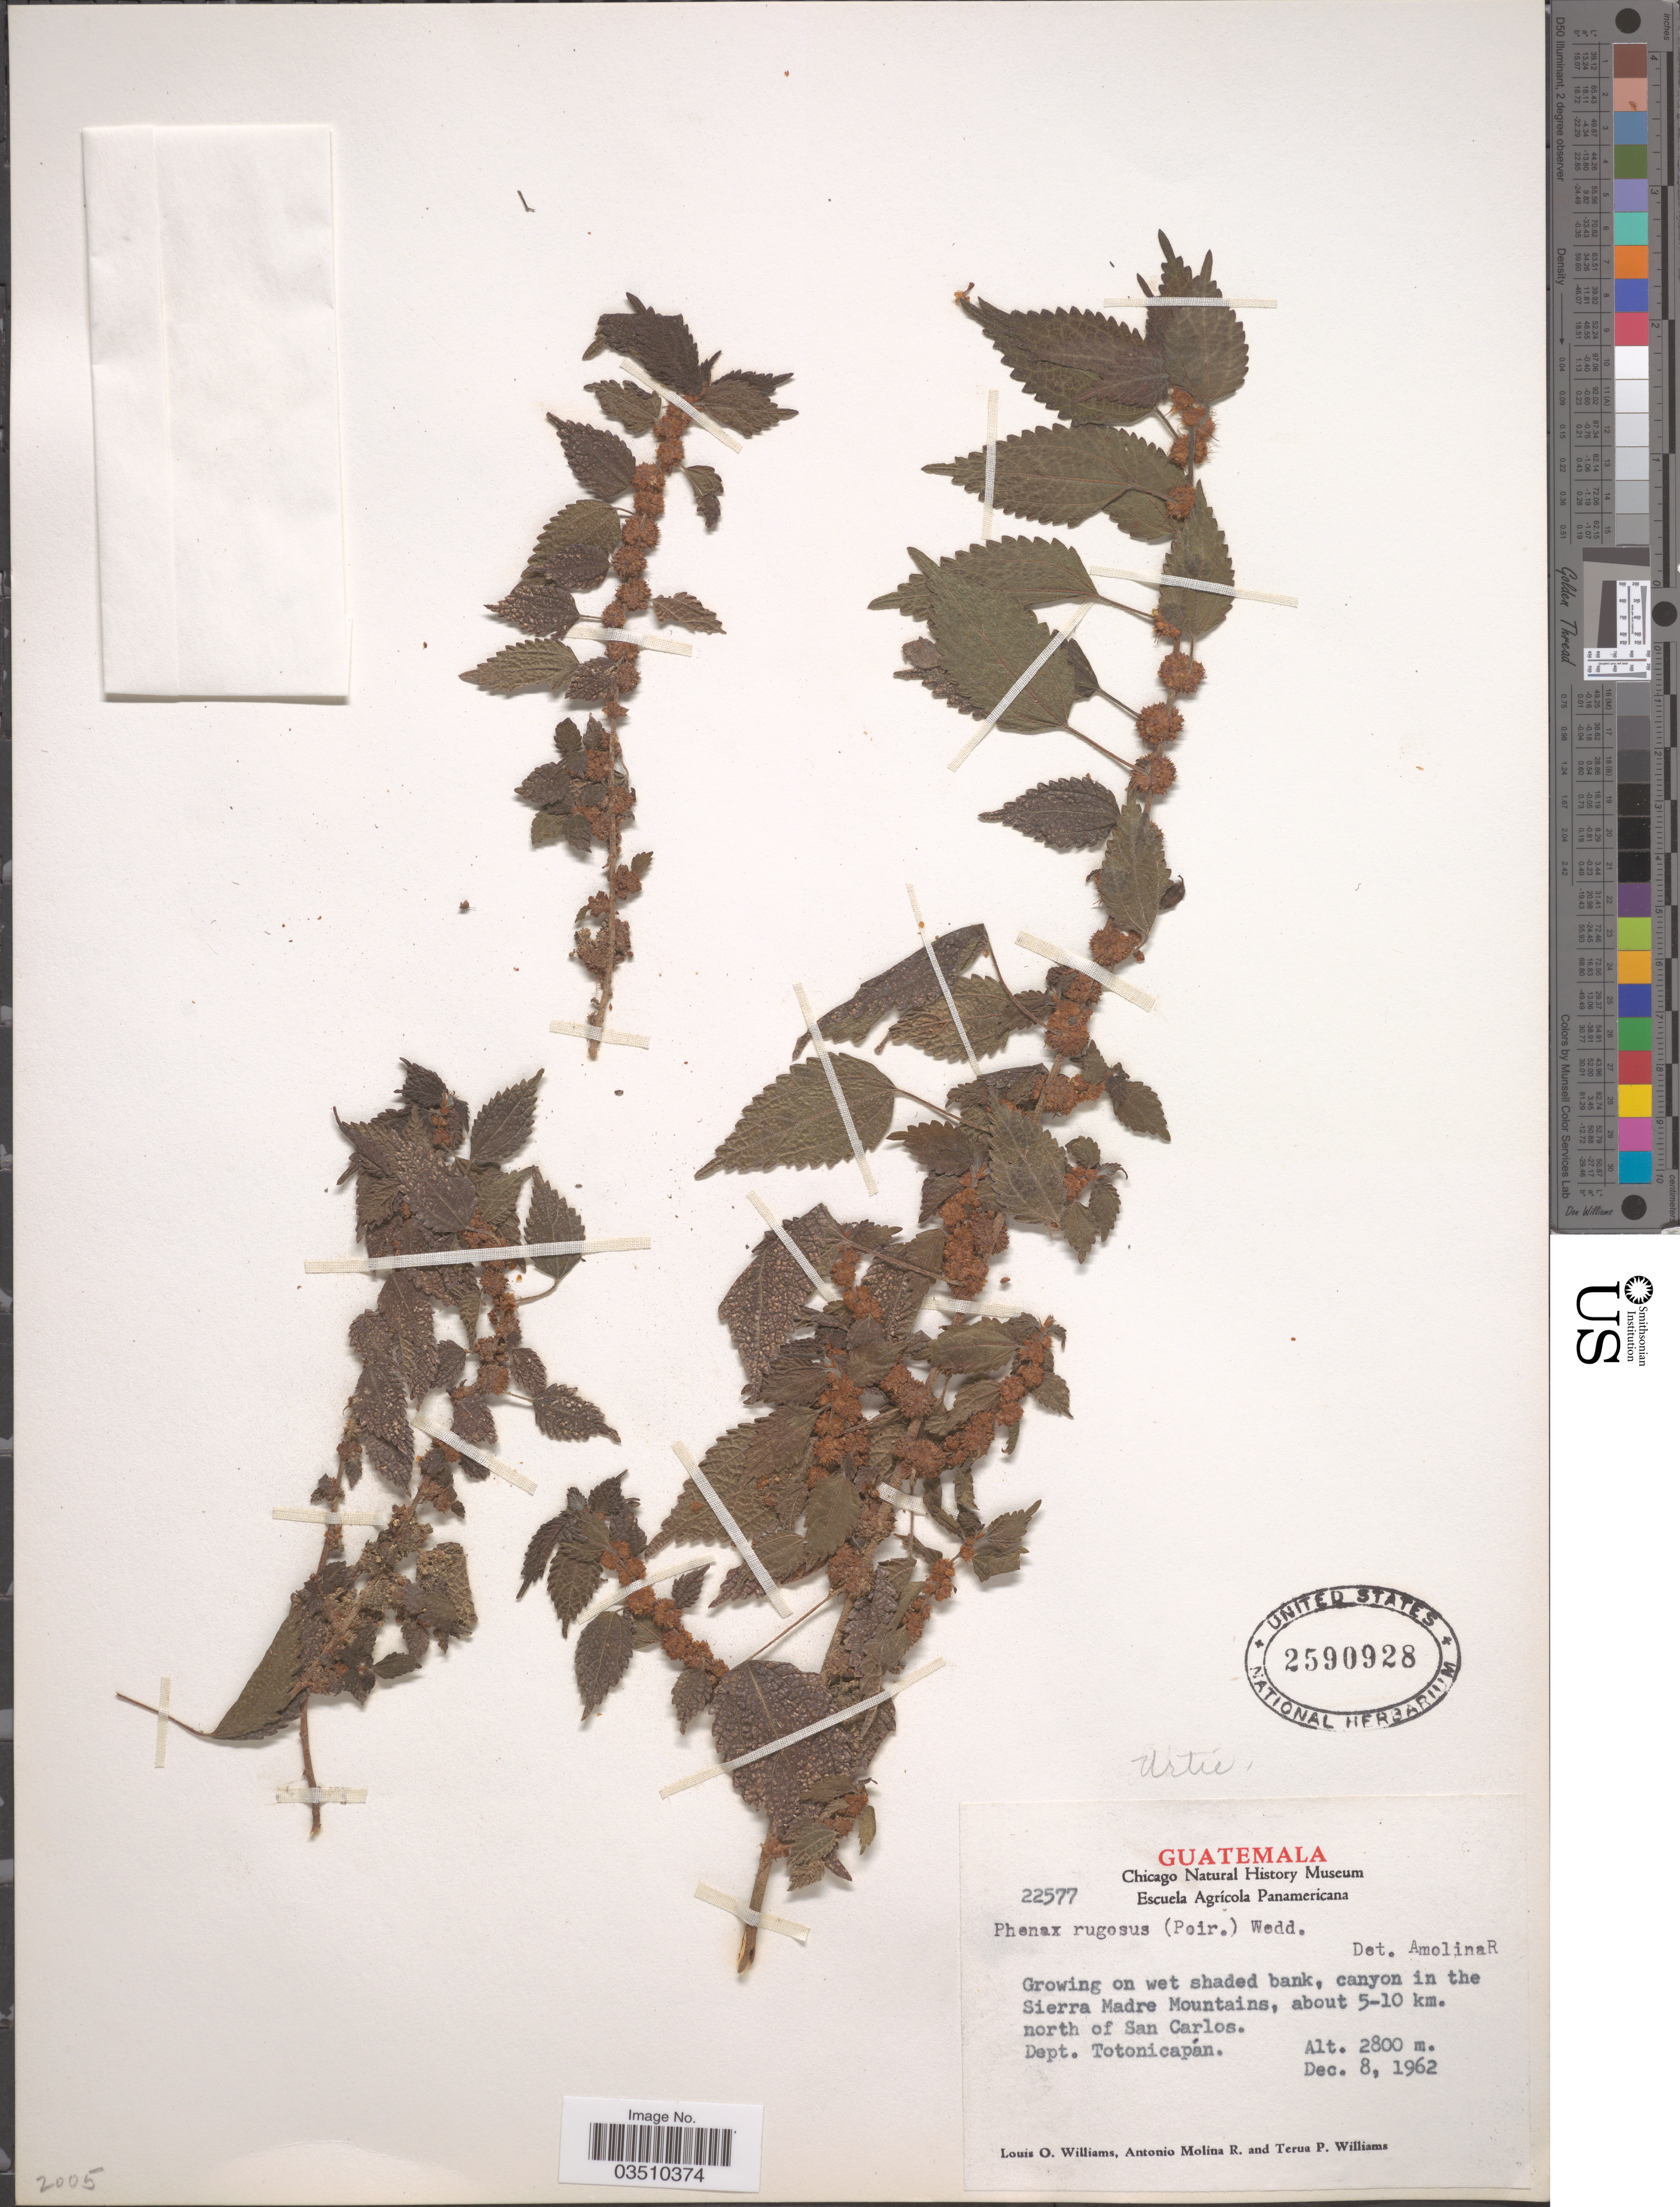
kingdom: Plantae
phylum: Tracheophyta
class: Magnoliopsida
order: Rosales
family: Urticaceae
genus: Phenax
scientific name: Phenax rugosus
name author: (Poir.) Wedd.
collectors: L. O. Williams, A. Molina R. & T. Williams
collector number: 22577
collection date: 1962-12-08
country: Guatemala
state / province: Totonicapan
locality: Canyon in the Sierra Madre Mountains, about 5-10 km. north of San Carlos. Dept. Totonicapán.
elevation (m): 2800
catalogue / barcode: US 2590928